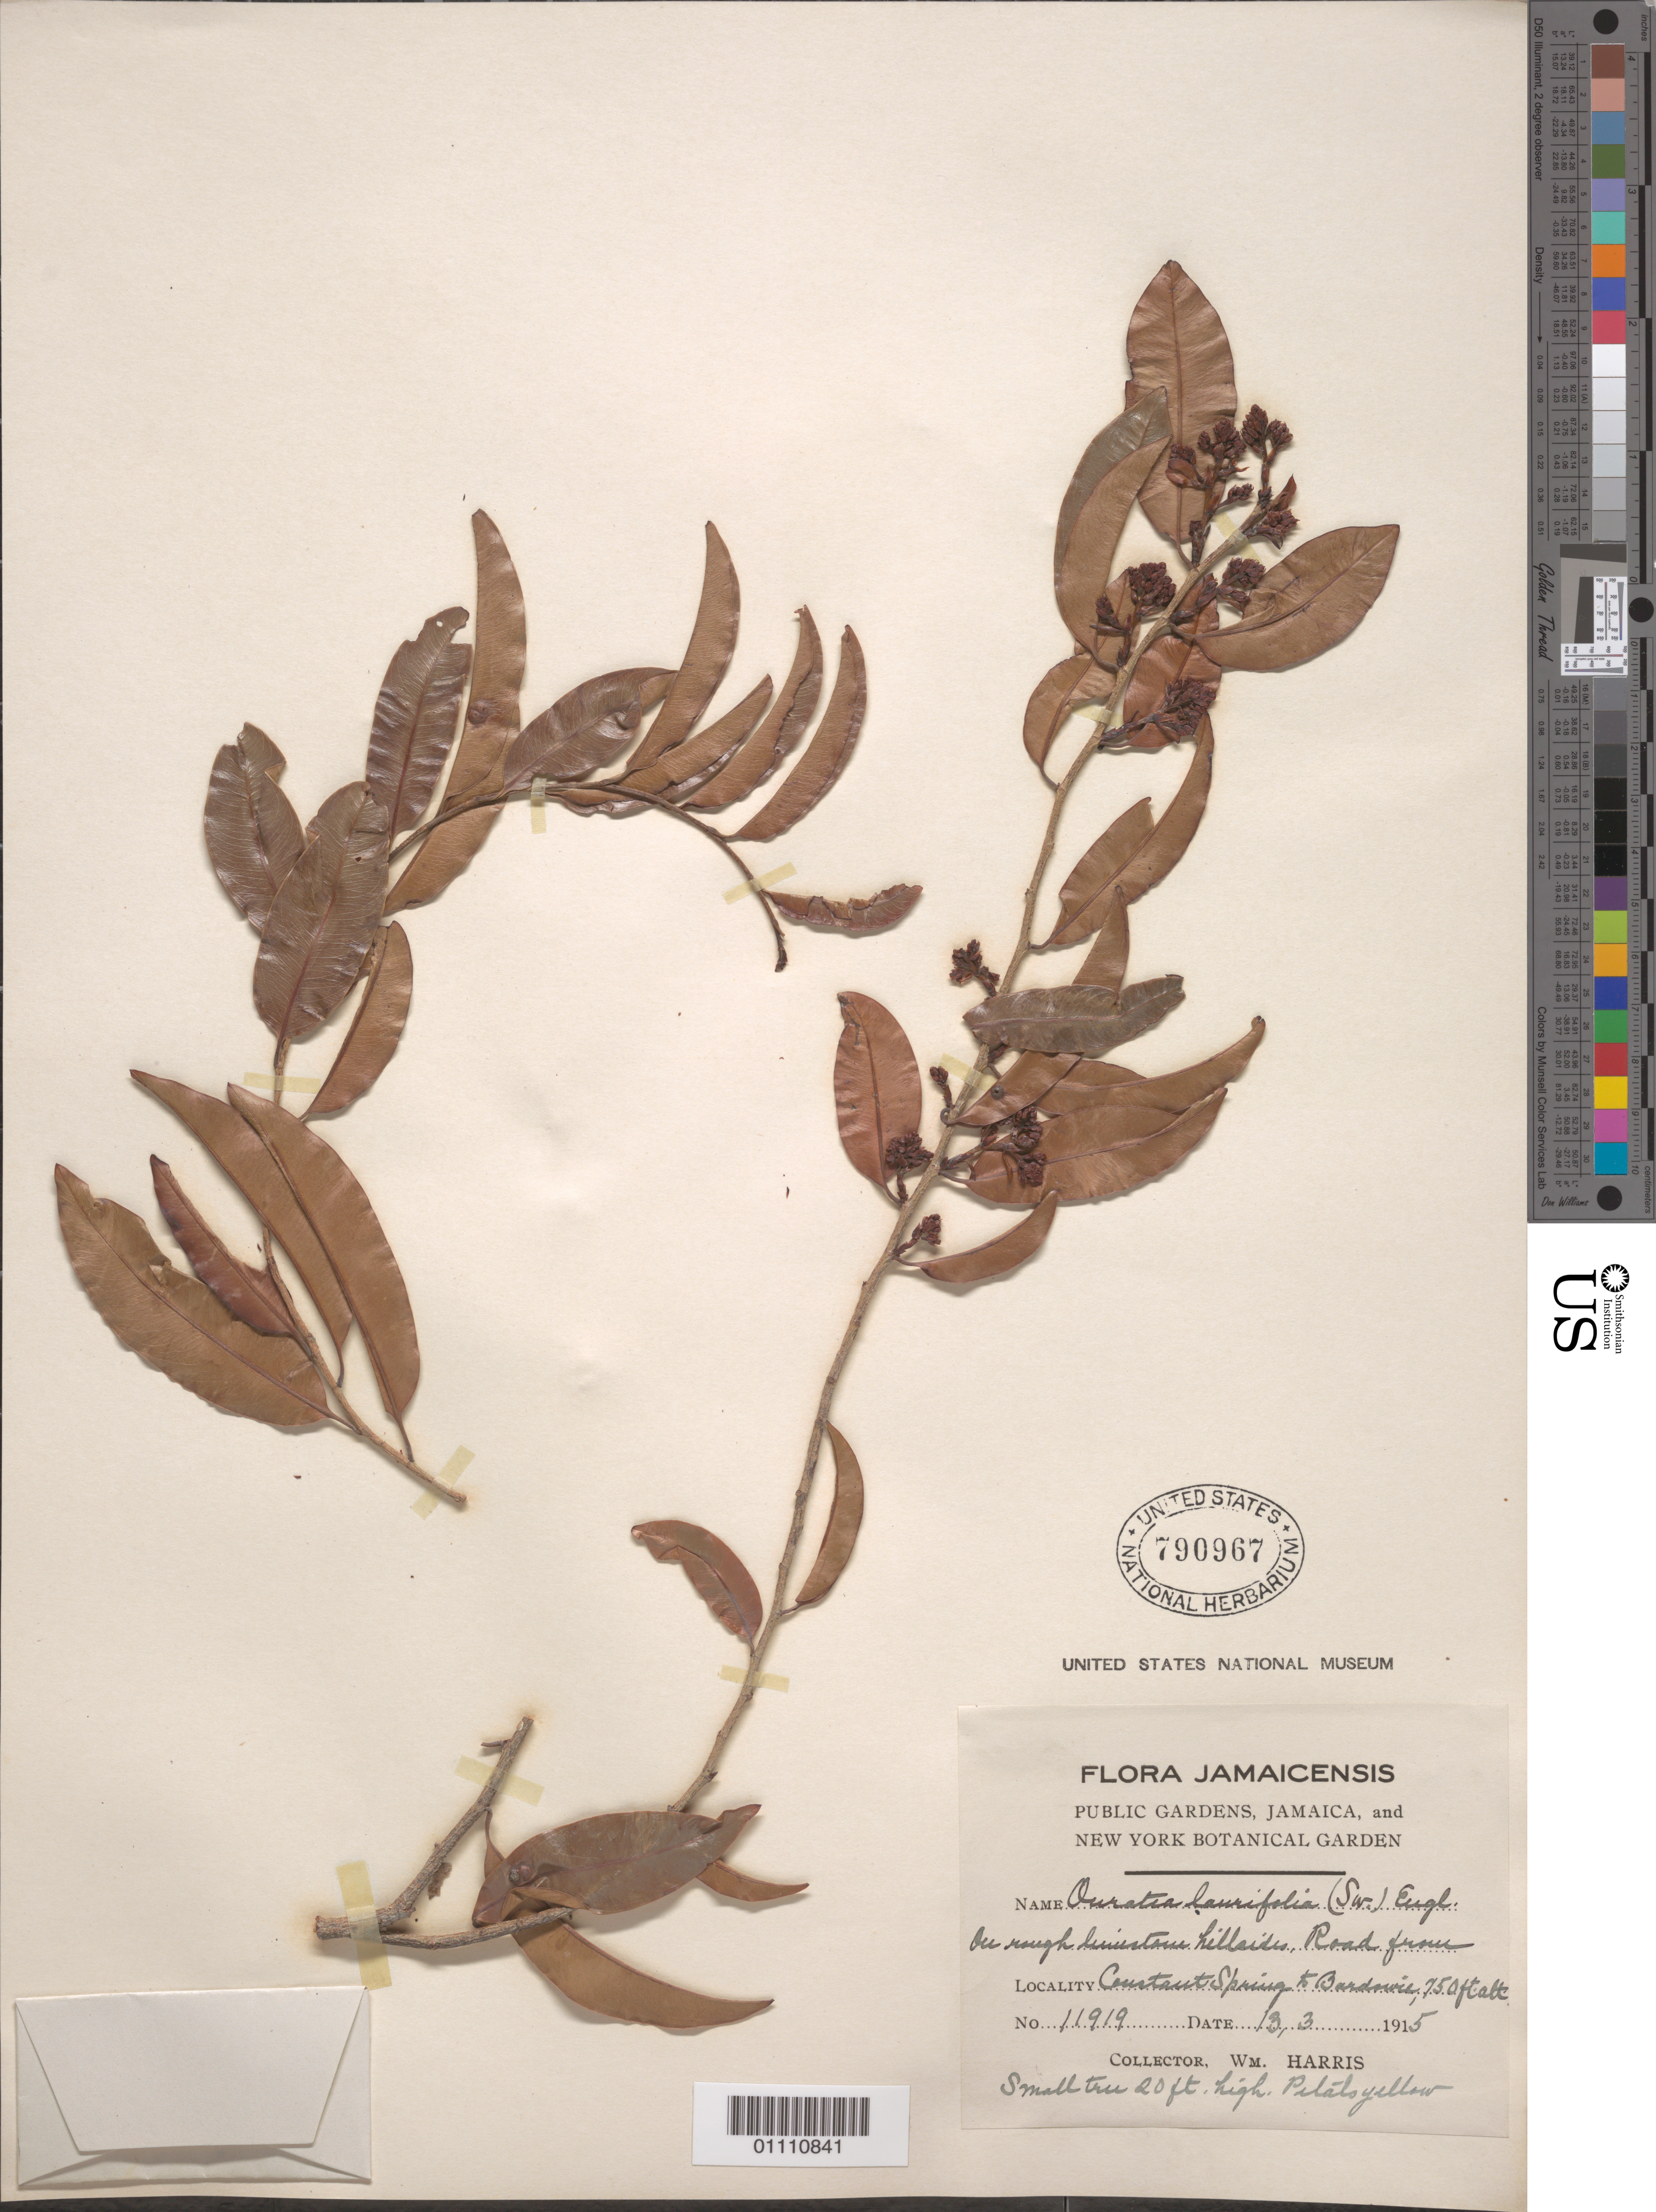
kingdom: Plantae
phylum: Tracheophyta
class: Magnoliopsida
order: Malpighiales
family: Ochnaceae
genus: Ouratea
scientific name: Ouratea laurifolia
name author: (Sw.) Engl.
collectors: W. Harris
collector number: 11919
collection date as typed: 13 Mar 1915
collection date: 1915-03-13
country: Jamaica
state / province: Saint Andrew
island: Jamaica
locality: Road from Constant Spring to Bardonia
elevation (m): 229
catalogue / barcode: US 790967